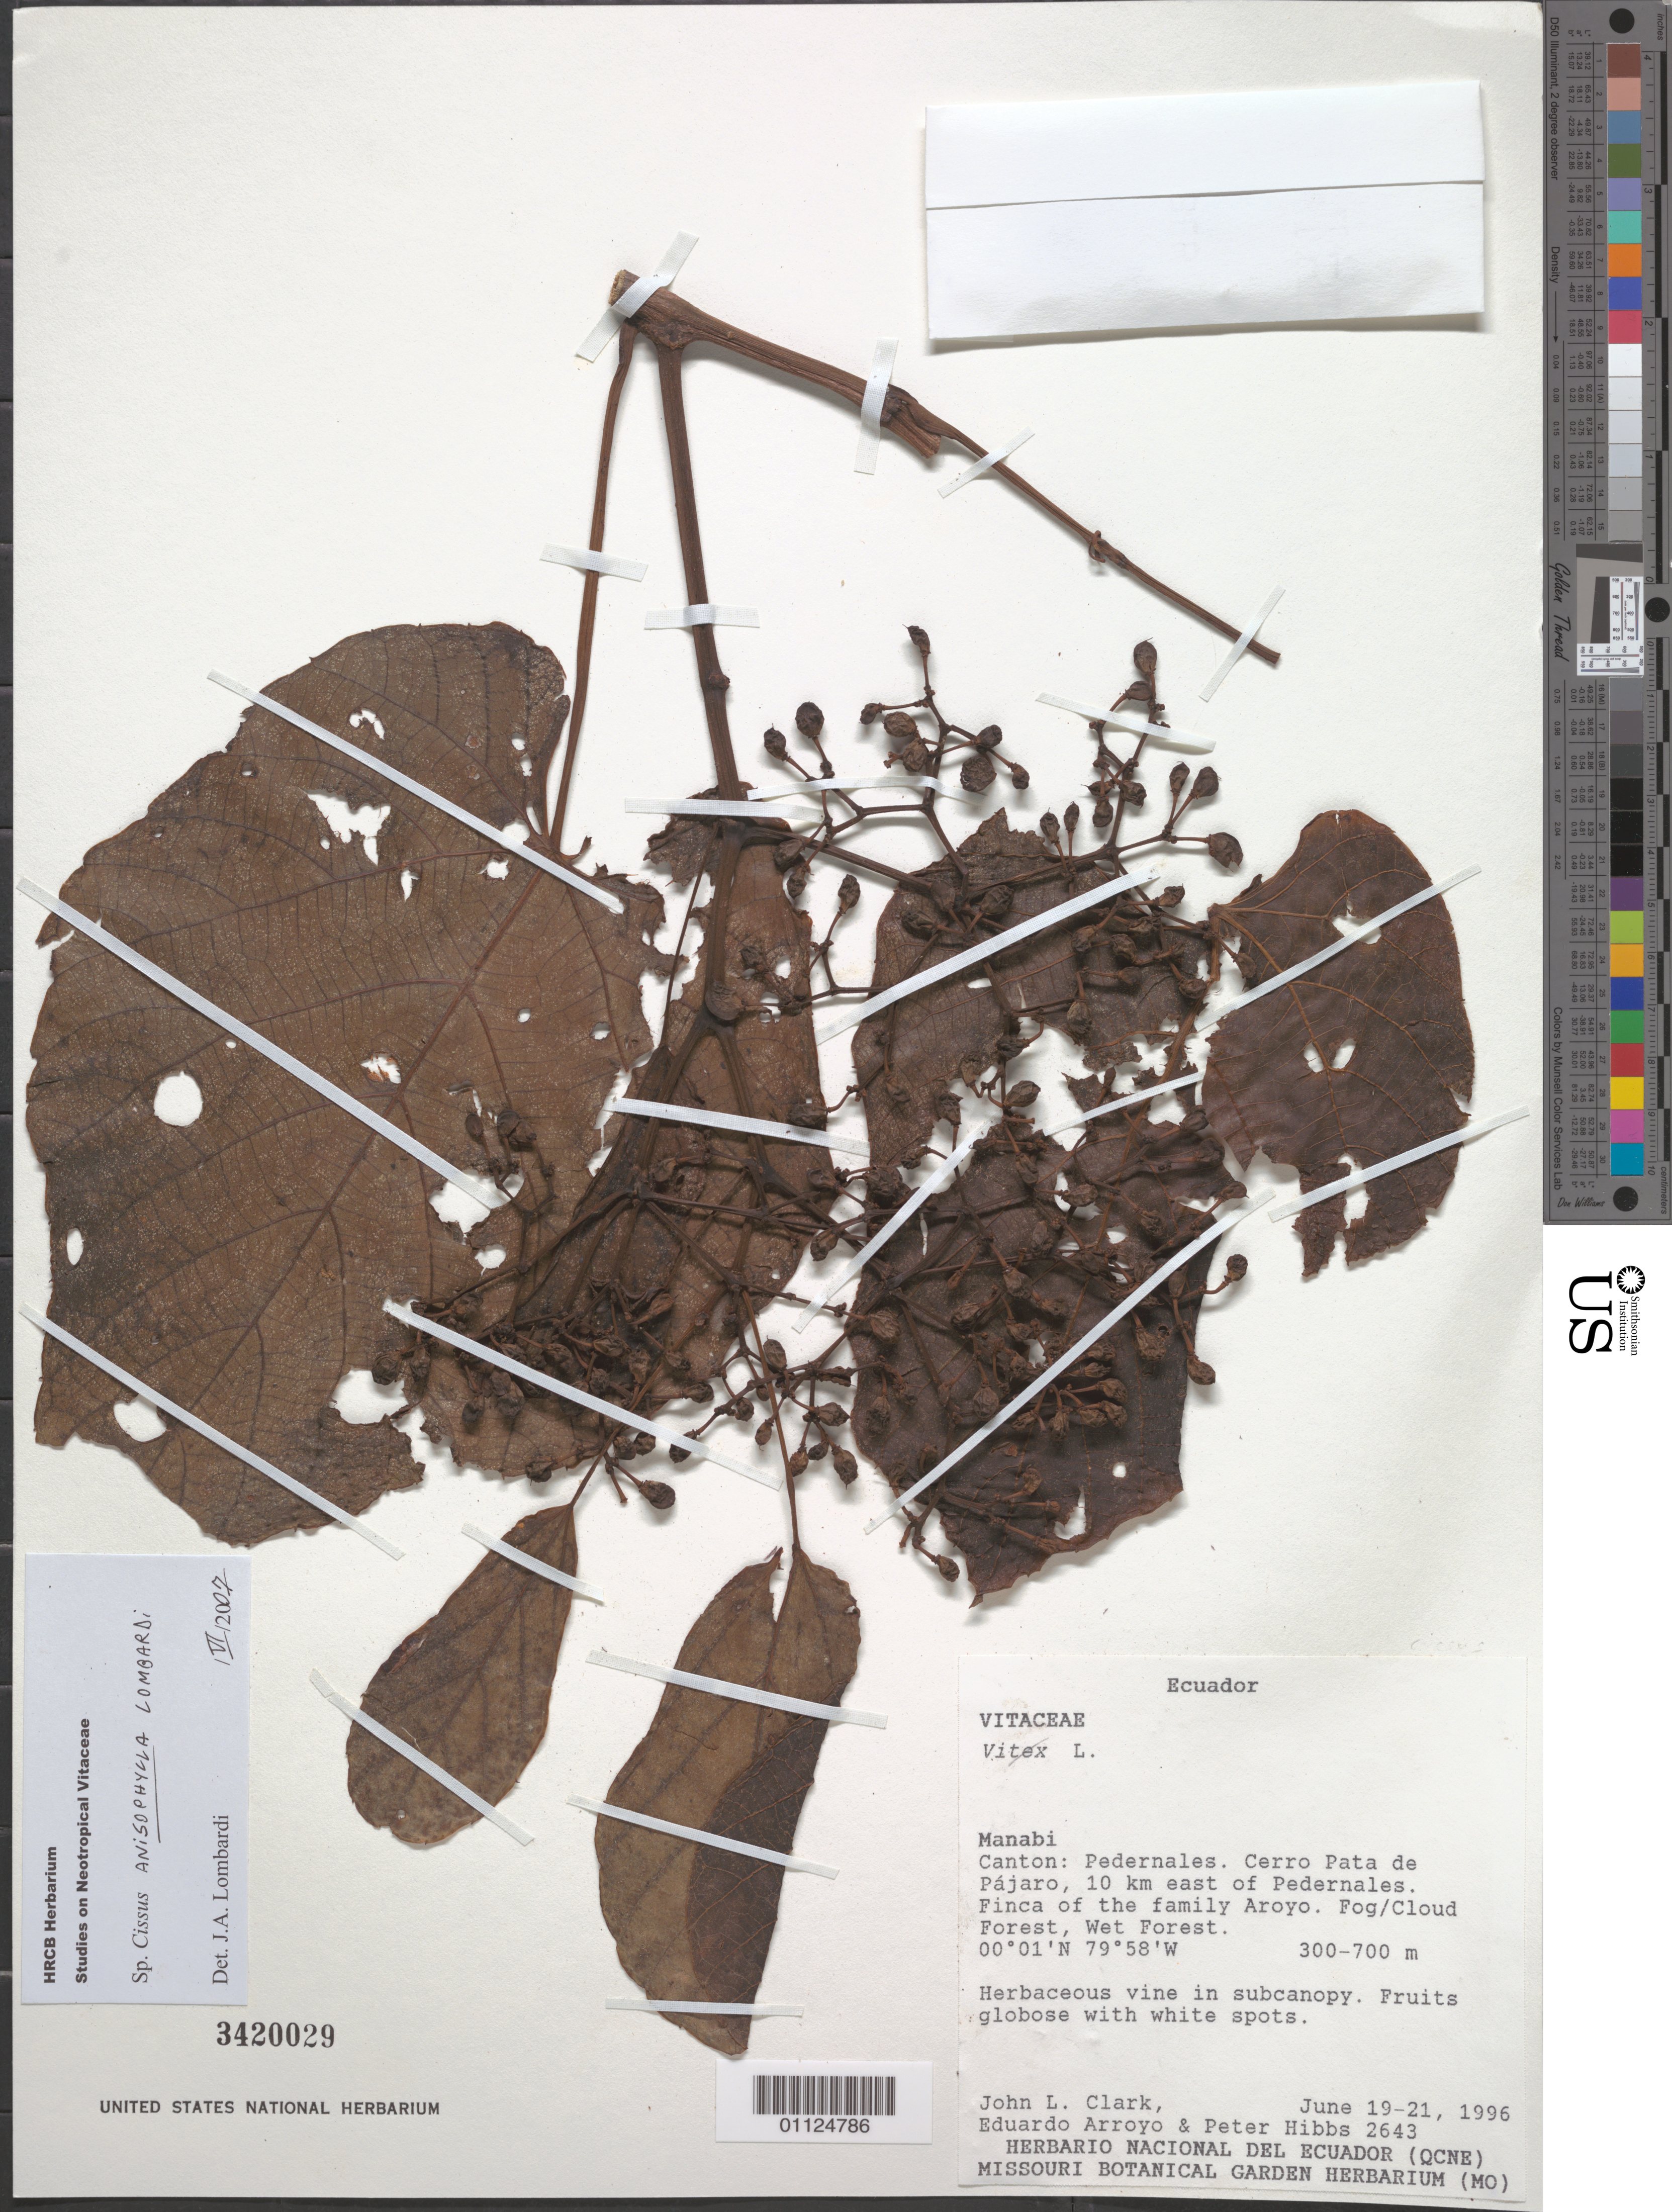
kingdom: Plantae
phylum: Tracheophyta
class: Magnoliopsida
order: Vitales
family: Vitaceae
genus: Cissus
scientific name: Cissus anisophylla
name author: Lombardi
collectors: J. L. Clark, E. Arroyo & P. Hibbs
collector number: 2643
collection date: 1996-06-19/1996-06-21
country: Ecuador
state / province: Manabí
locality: Canton: Pedernales. Cerro Pata de Pajaro, 10 km E of Pedernales.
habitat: Wet Forest.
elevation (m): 300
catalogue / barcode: US 3420029